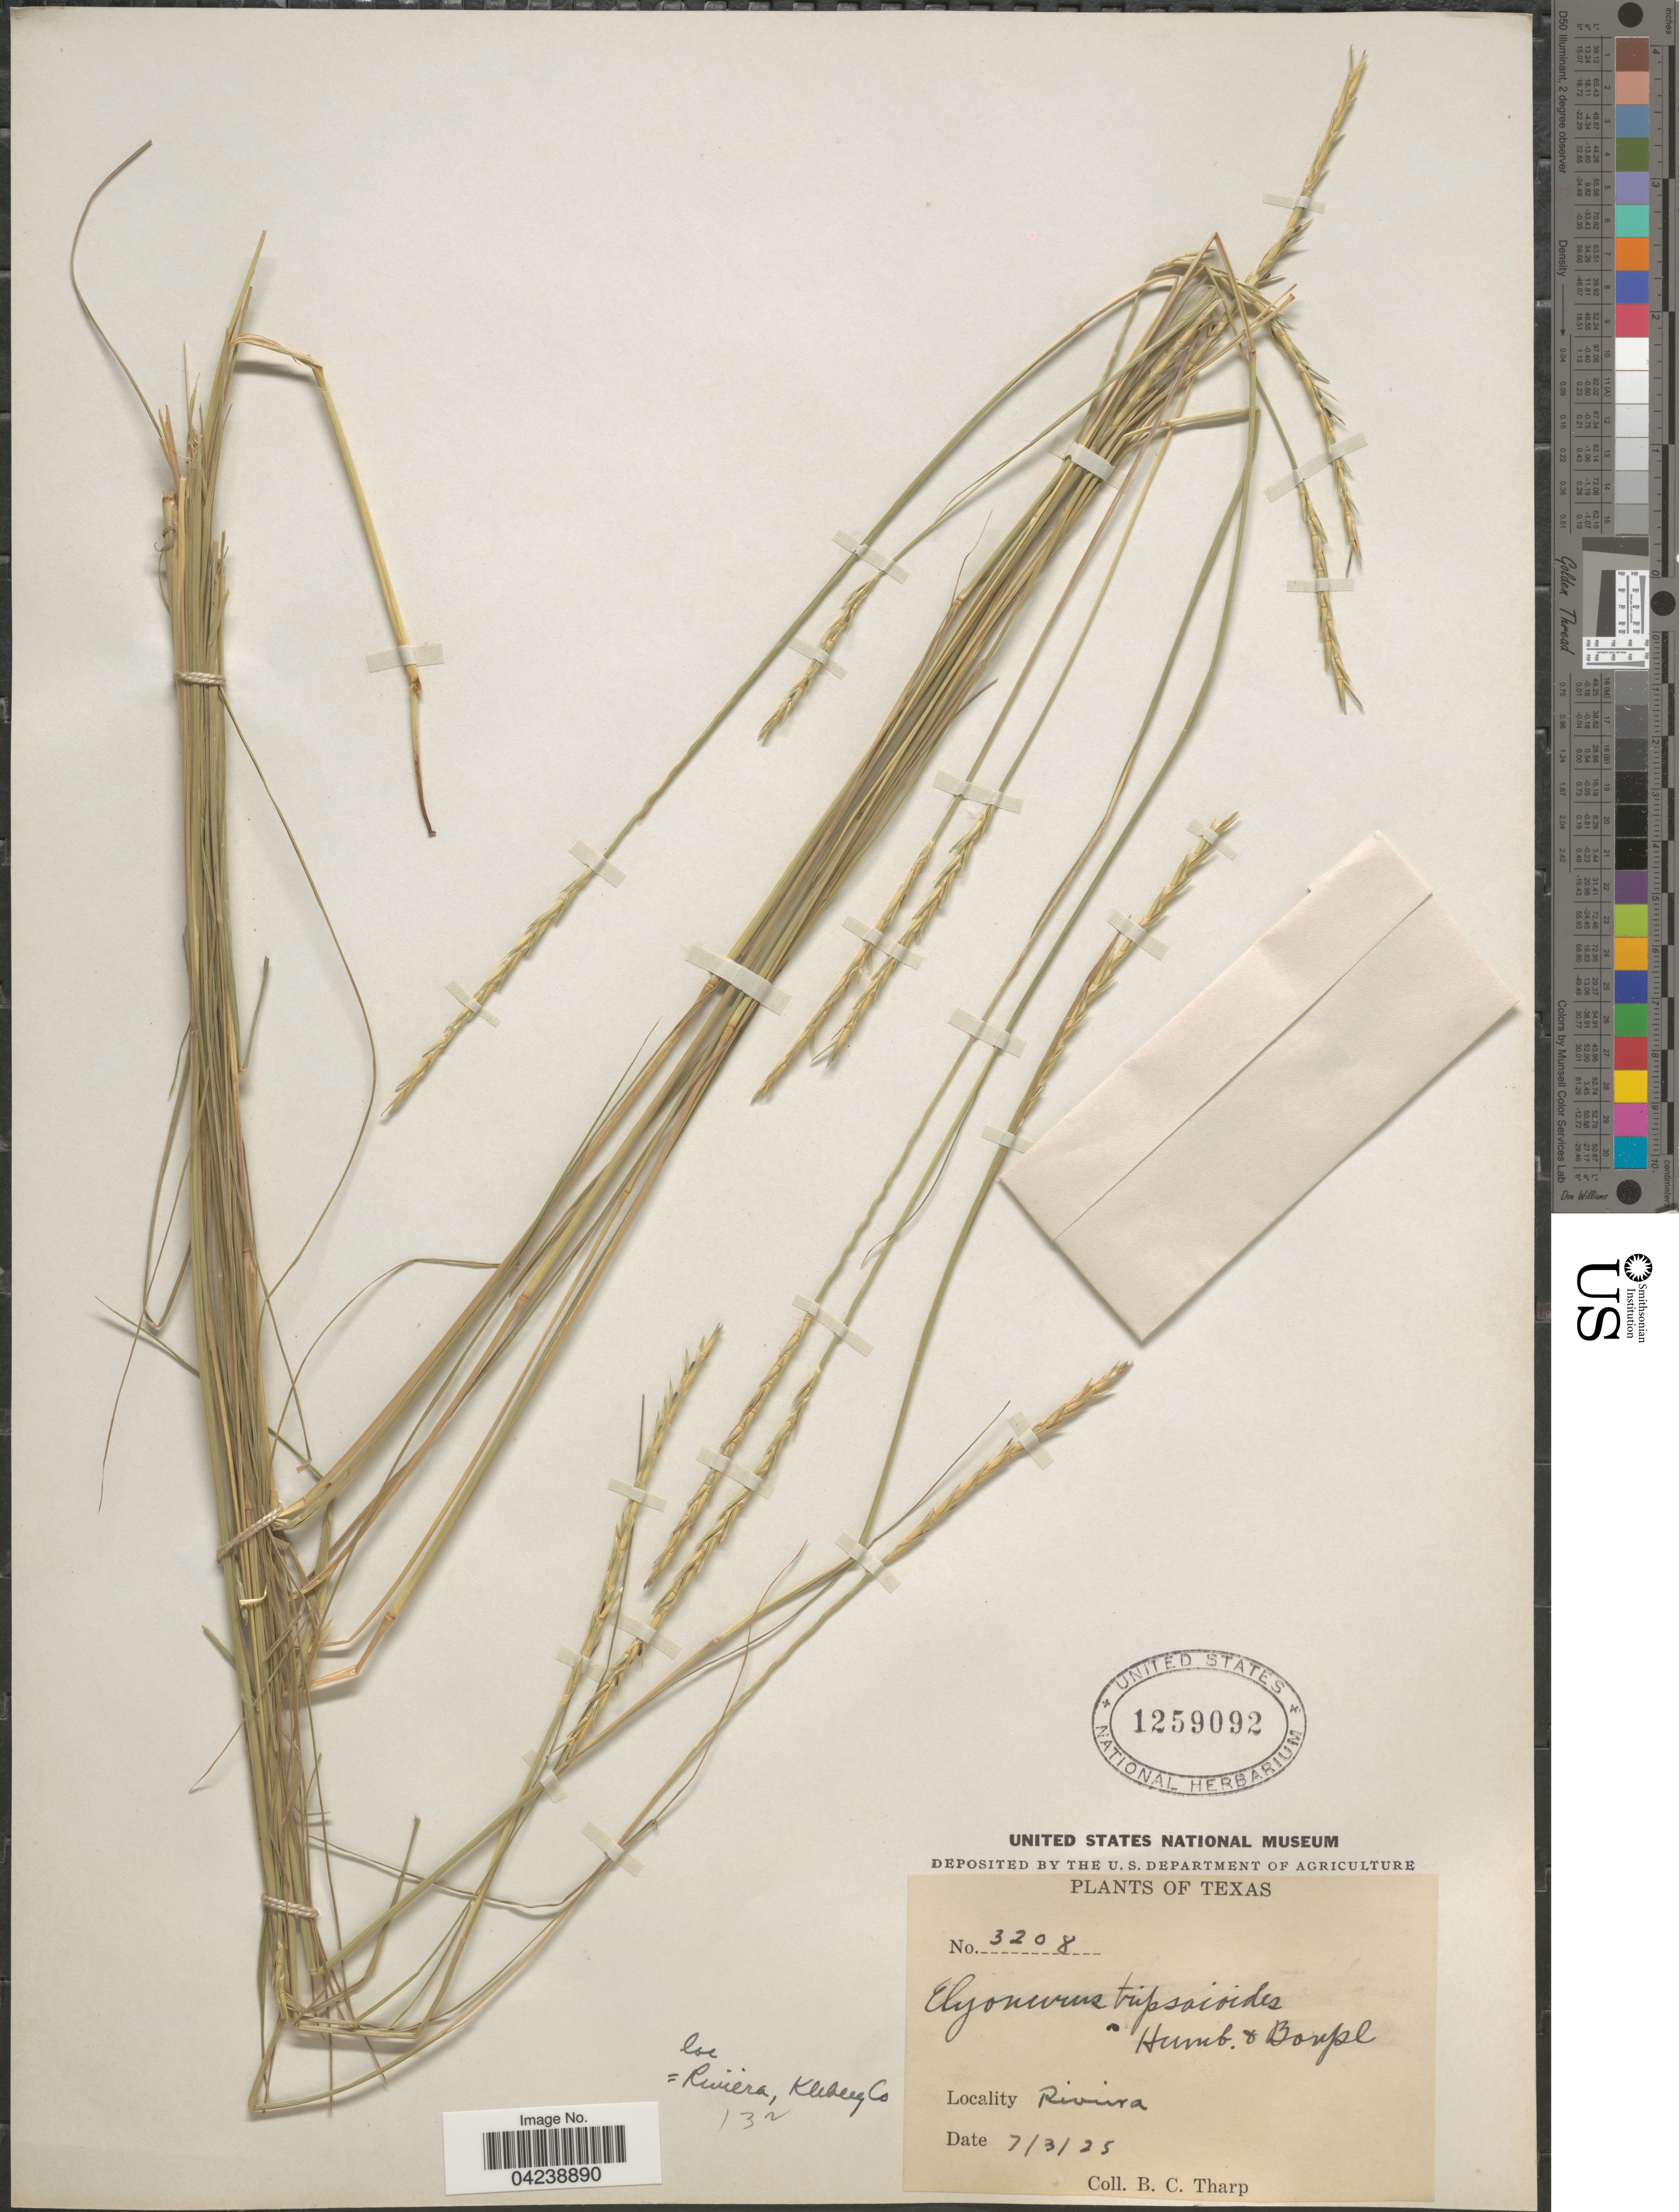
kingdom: Plantae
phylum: Tracheophyta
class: Liliopsida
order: Poales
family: Poaceae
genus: Elionurus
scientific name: Elionurus tripsacoides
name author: Humb. & Bonpl. ex Willd.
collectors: B. C. Tharp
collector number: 3208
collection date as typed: Transcribed d/m/y: 3/7/25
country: United States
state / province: Texas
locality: Riviera, Kleberg Co.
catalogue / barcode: US 1259092